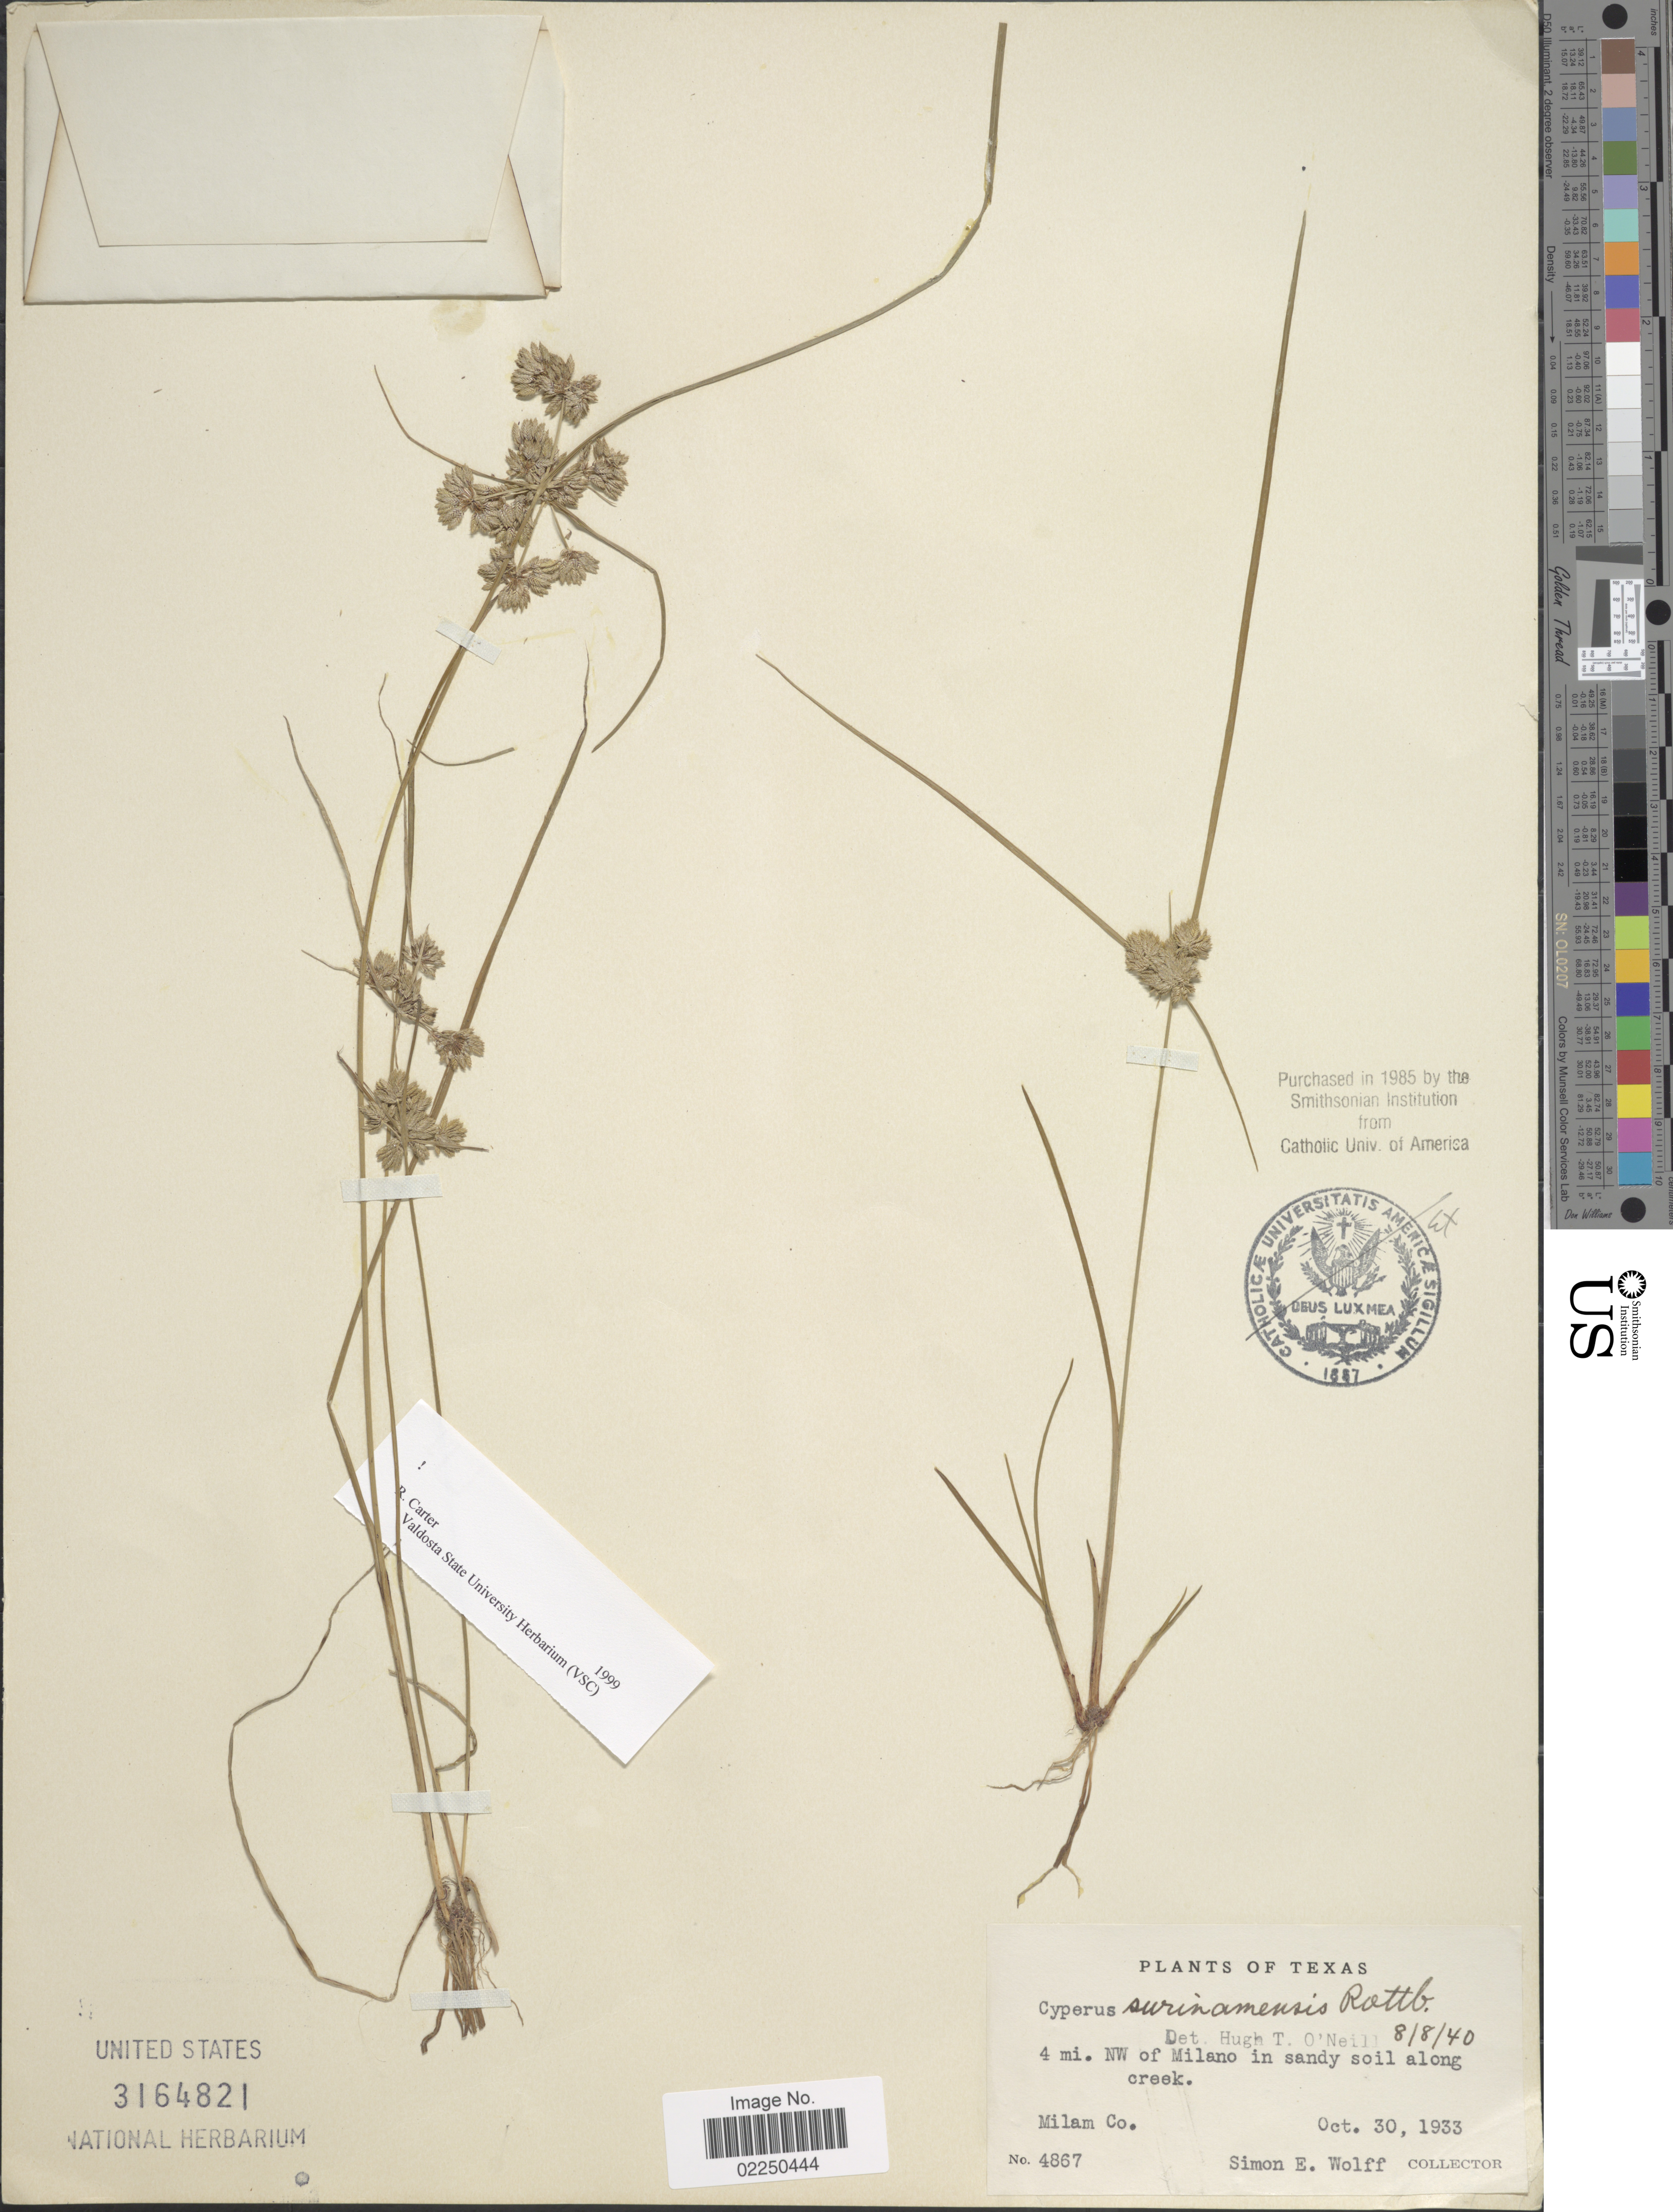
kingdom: Plantae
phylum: Tracheophyta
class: Liliopsida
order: Poales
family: Cyperaceae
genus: Cyperus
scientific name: Cyperus surinamensis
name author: Rottb.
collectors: S. E. Wolff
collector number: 4867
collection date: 1933-10-30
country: United States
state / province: Texas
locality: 4 mi. NW of Milano in sandy soil along creek, Milam Co.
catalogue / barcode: US 3164821